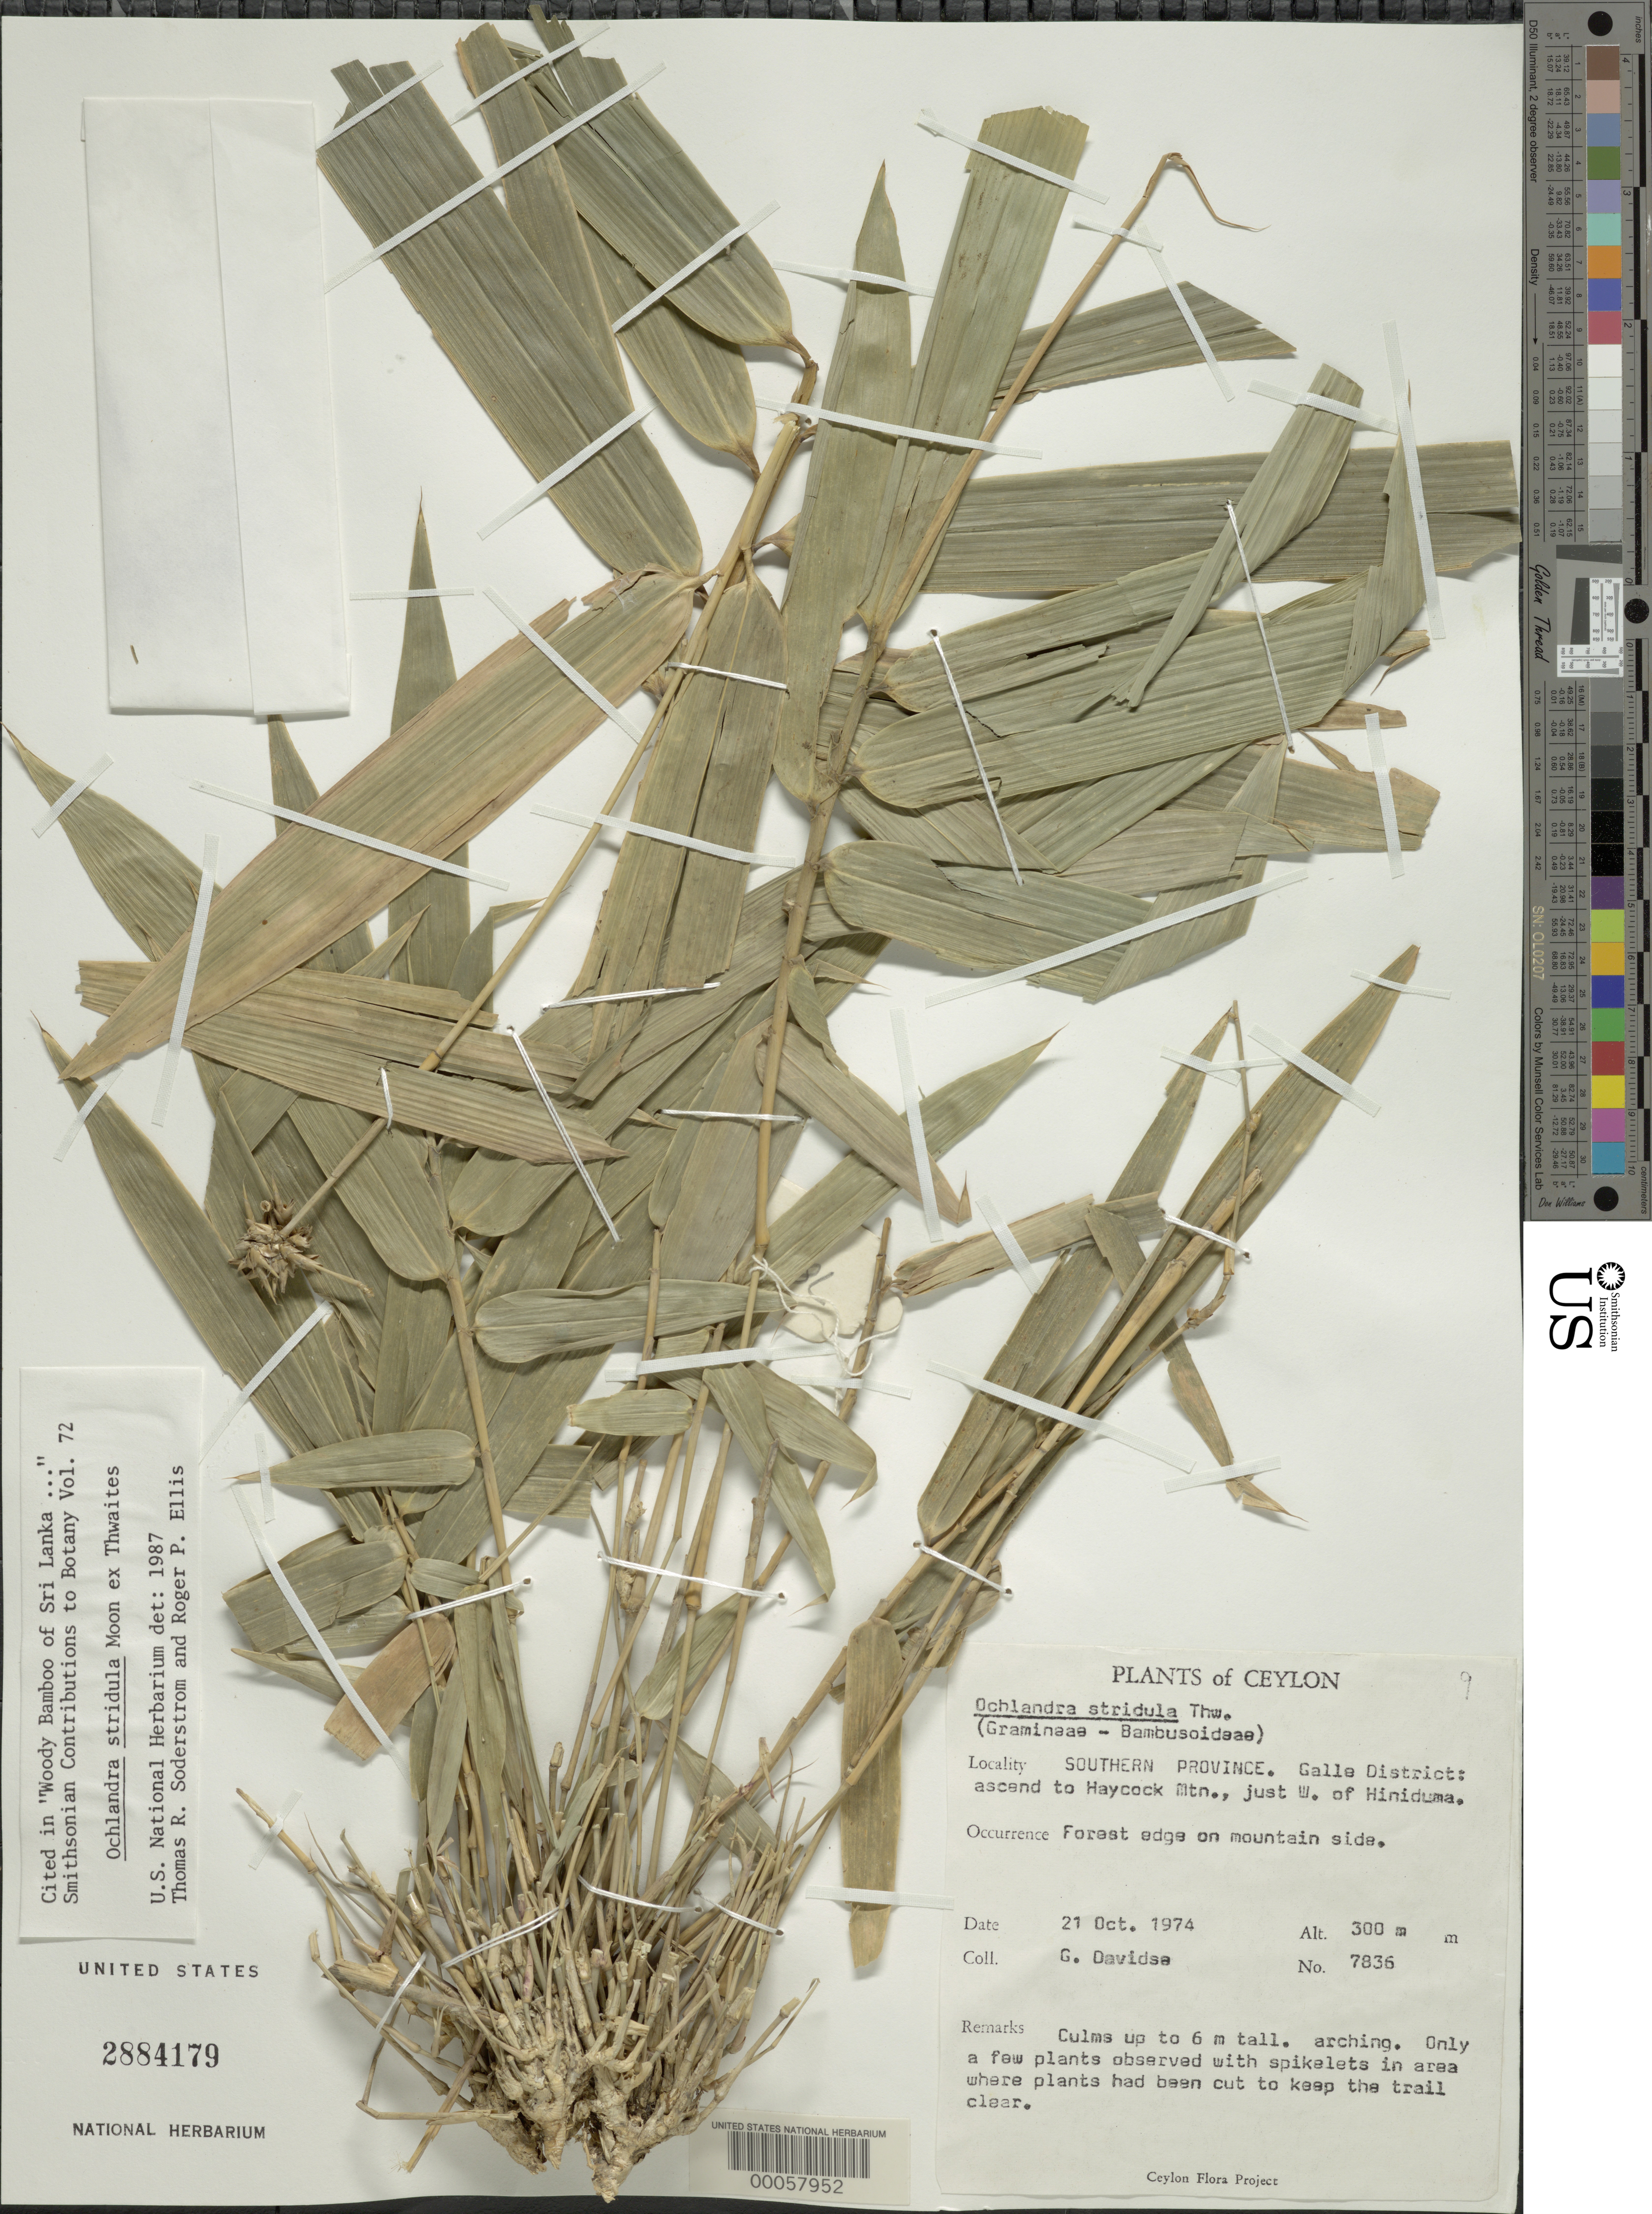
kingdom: Plantae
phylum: Tracheophyta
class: Liliopsida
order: Poales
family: Poaceae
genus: Ochlandra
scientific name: Ochlandra stridula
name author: Moon ex Thwaites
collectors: G. Davidse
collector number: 7836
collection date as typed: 21 Oct 1974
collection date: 1974-10-21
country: Sri Lanka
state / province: Southern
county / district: Galle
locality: Ascend to haycock mountain, just w of hiniduma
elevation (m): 300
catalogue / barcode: US 2884179